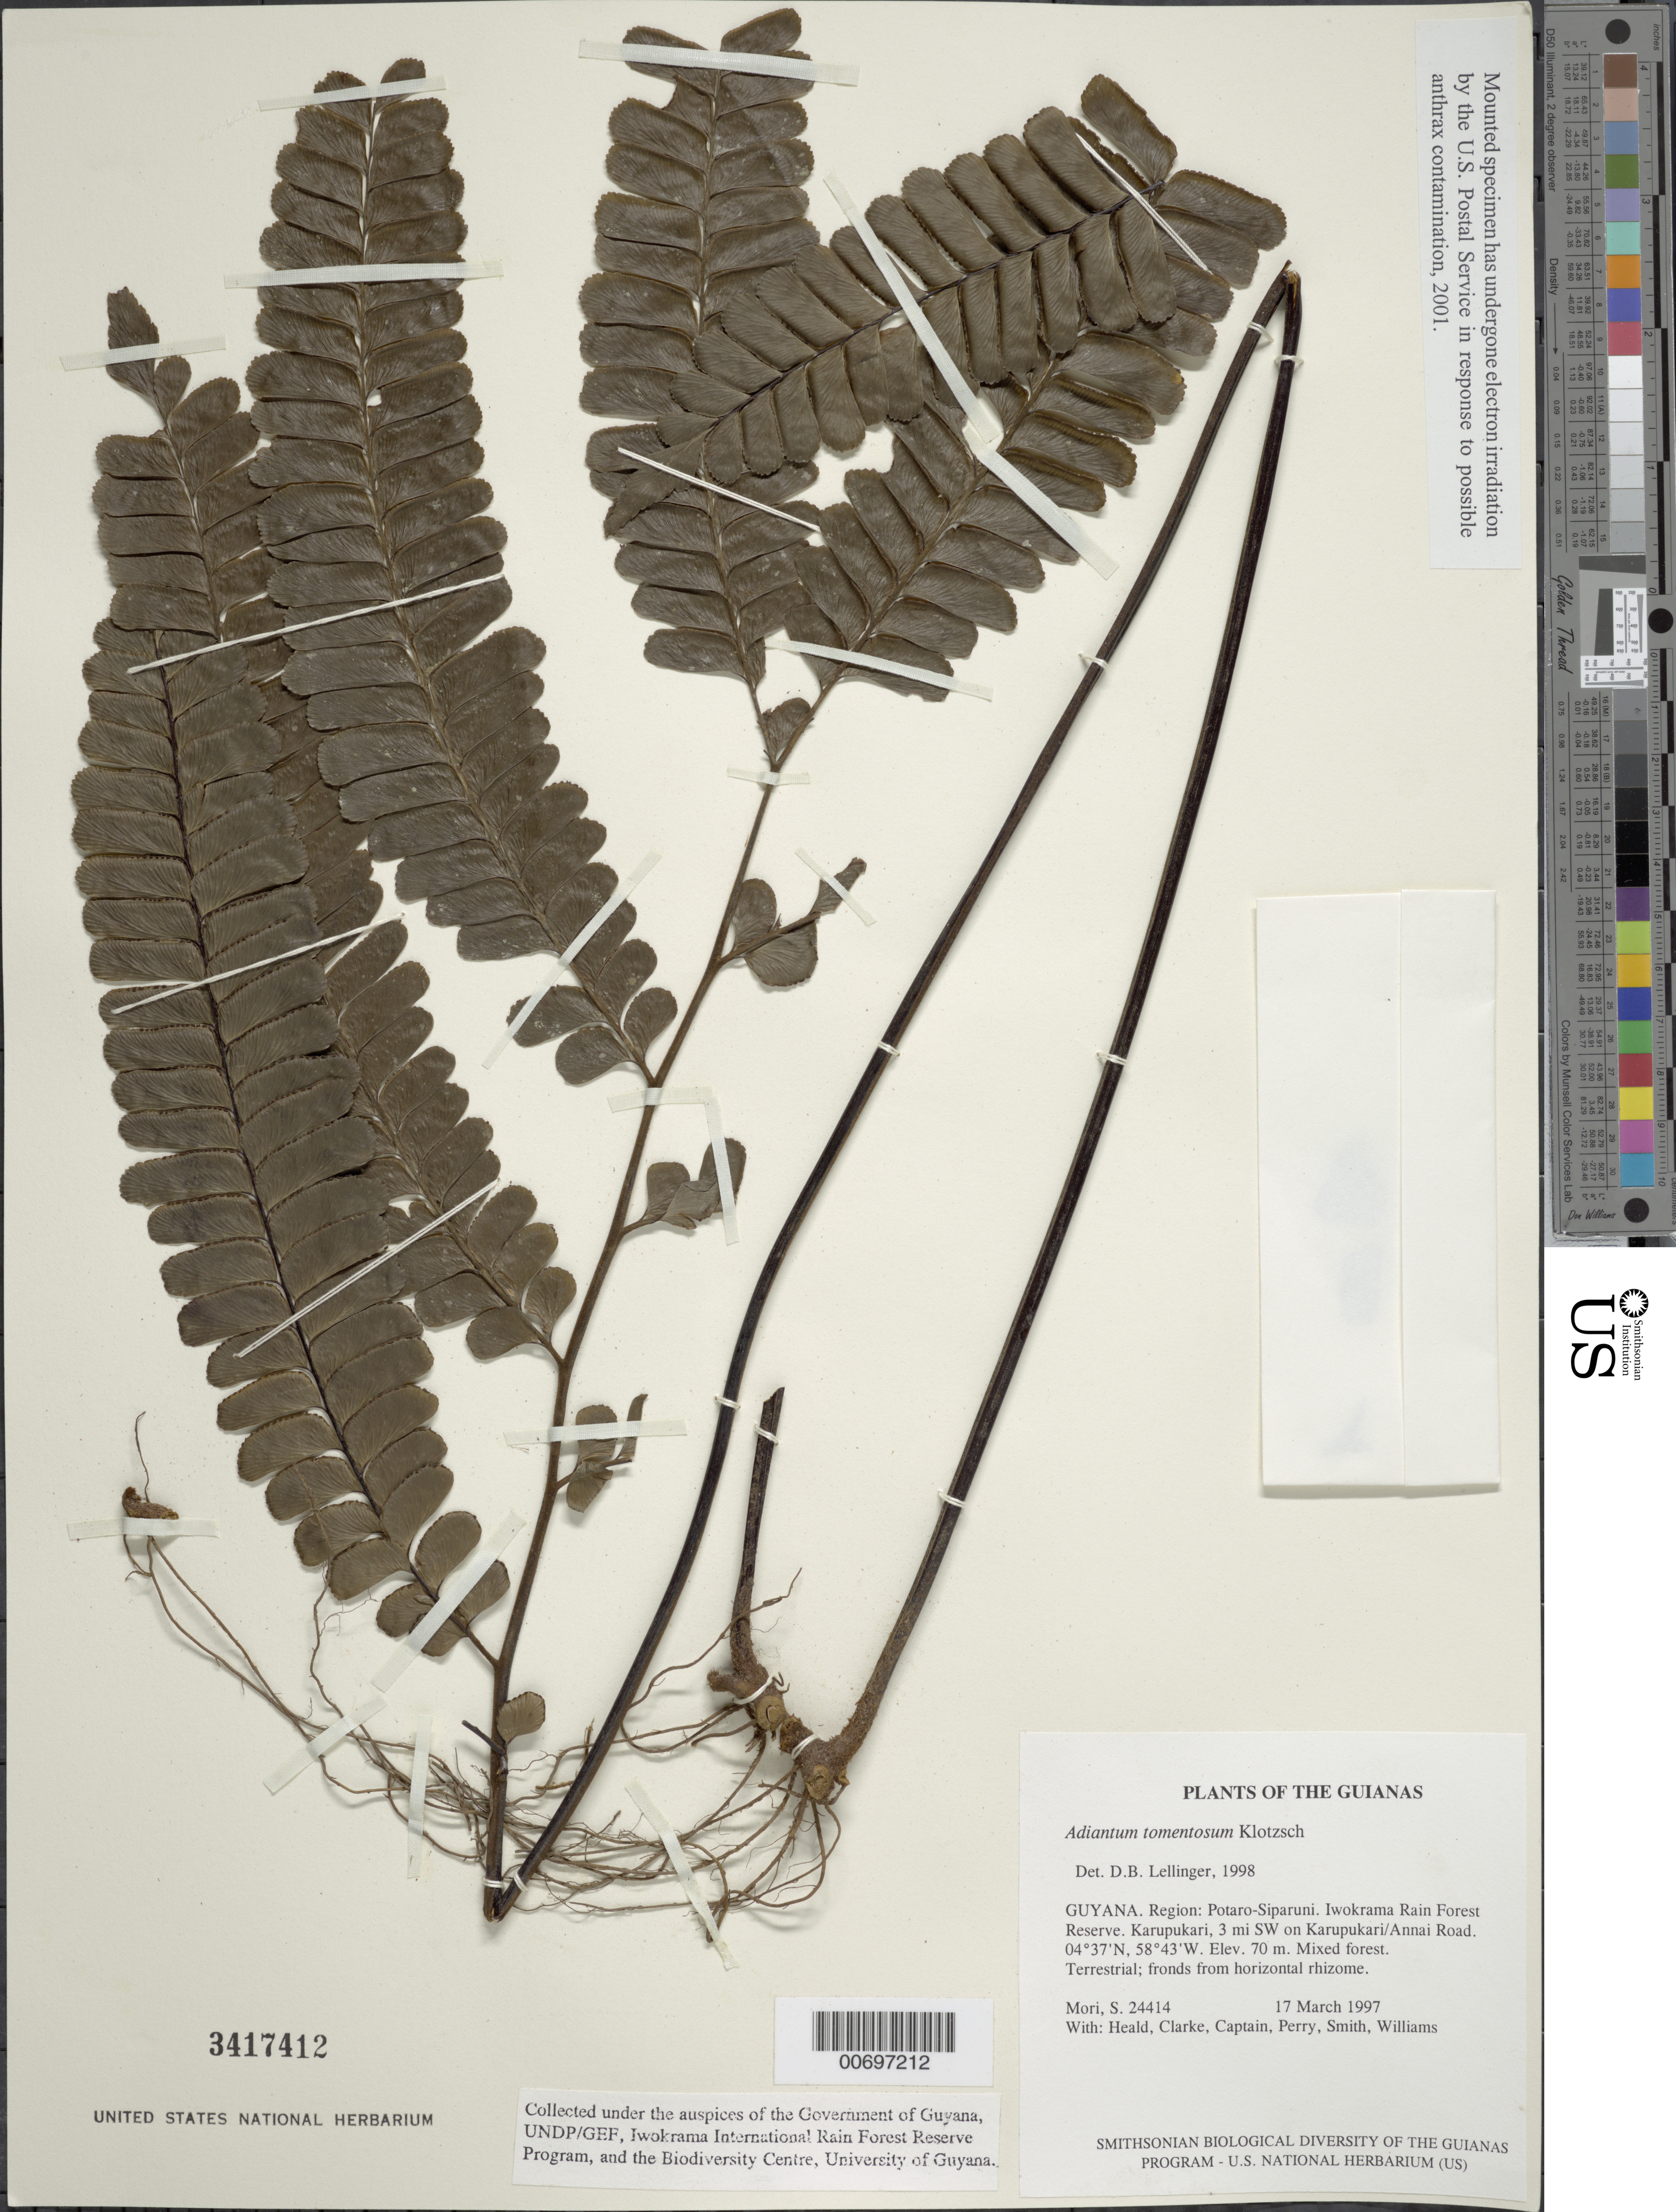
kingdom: Plantae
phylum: Tracheophyta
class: Polypodiopsida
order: Polypodiales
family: Pteridaceae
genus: Adiantum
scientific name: Adiantum tomentosum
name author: Klotzsch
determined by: Lellinger, David B., (BOT), Smithsonian Institution - National Museum of Natural History (UNITED STATES)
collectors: S. Mori, S. Heald, D. Clarke, C. Captain, C. Perry, -- Smith & R. Williams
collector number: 24414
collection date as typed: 17 March 1997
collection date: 1997-03-17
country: Guyana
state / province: Potaro-Siparuni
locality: Iwokrama Rain Forest Reserve. Karupukari, 3 mi SW on Karupukari/Annai Road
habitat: Mixed forest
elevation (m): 70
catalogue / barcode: US 3417412